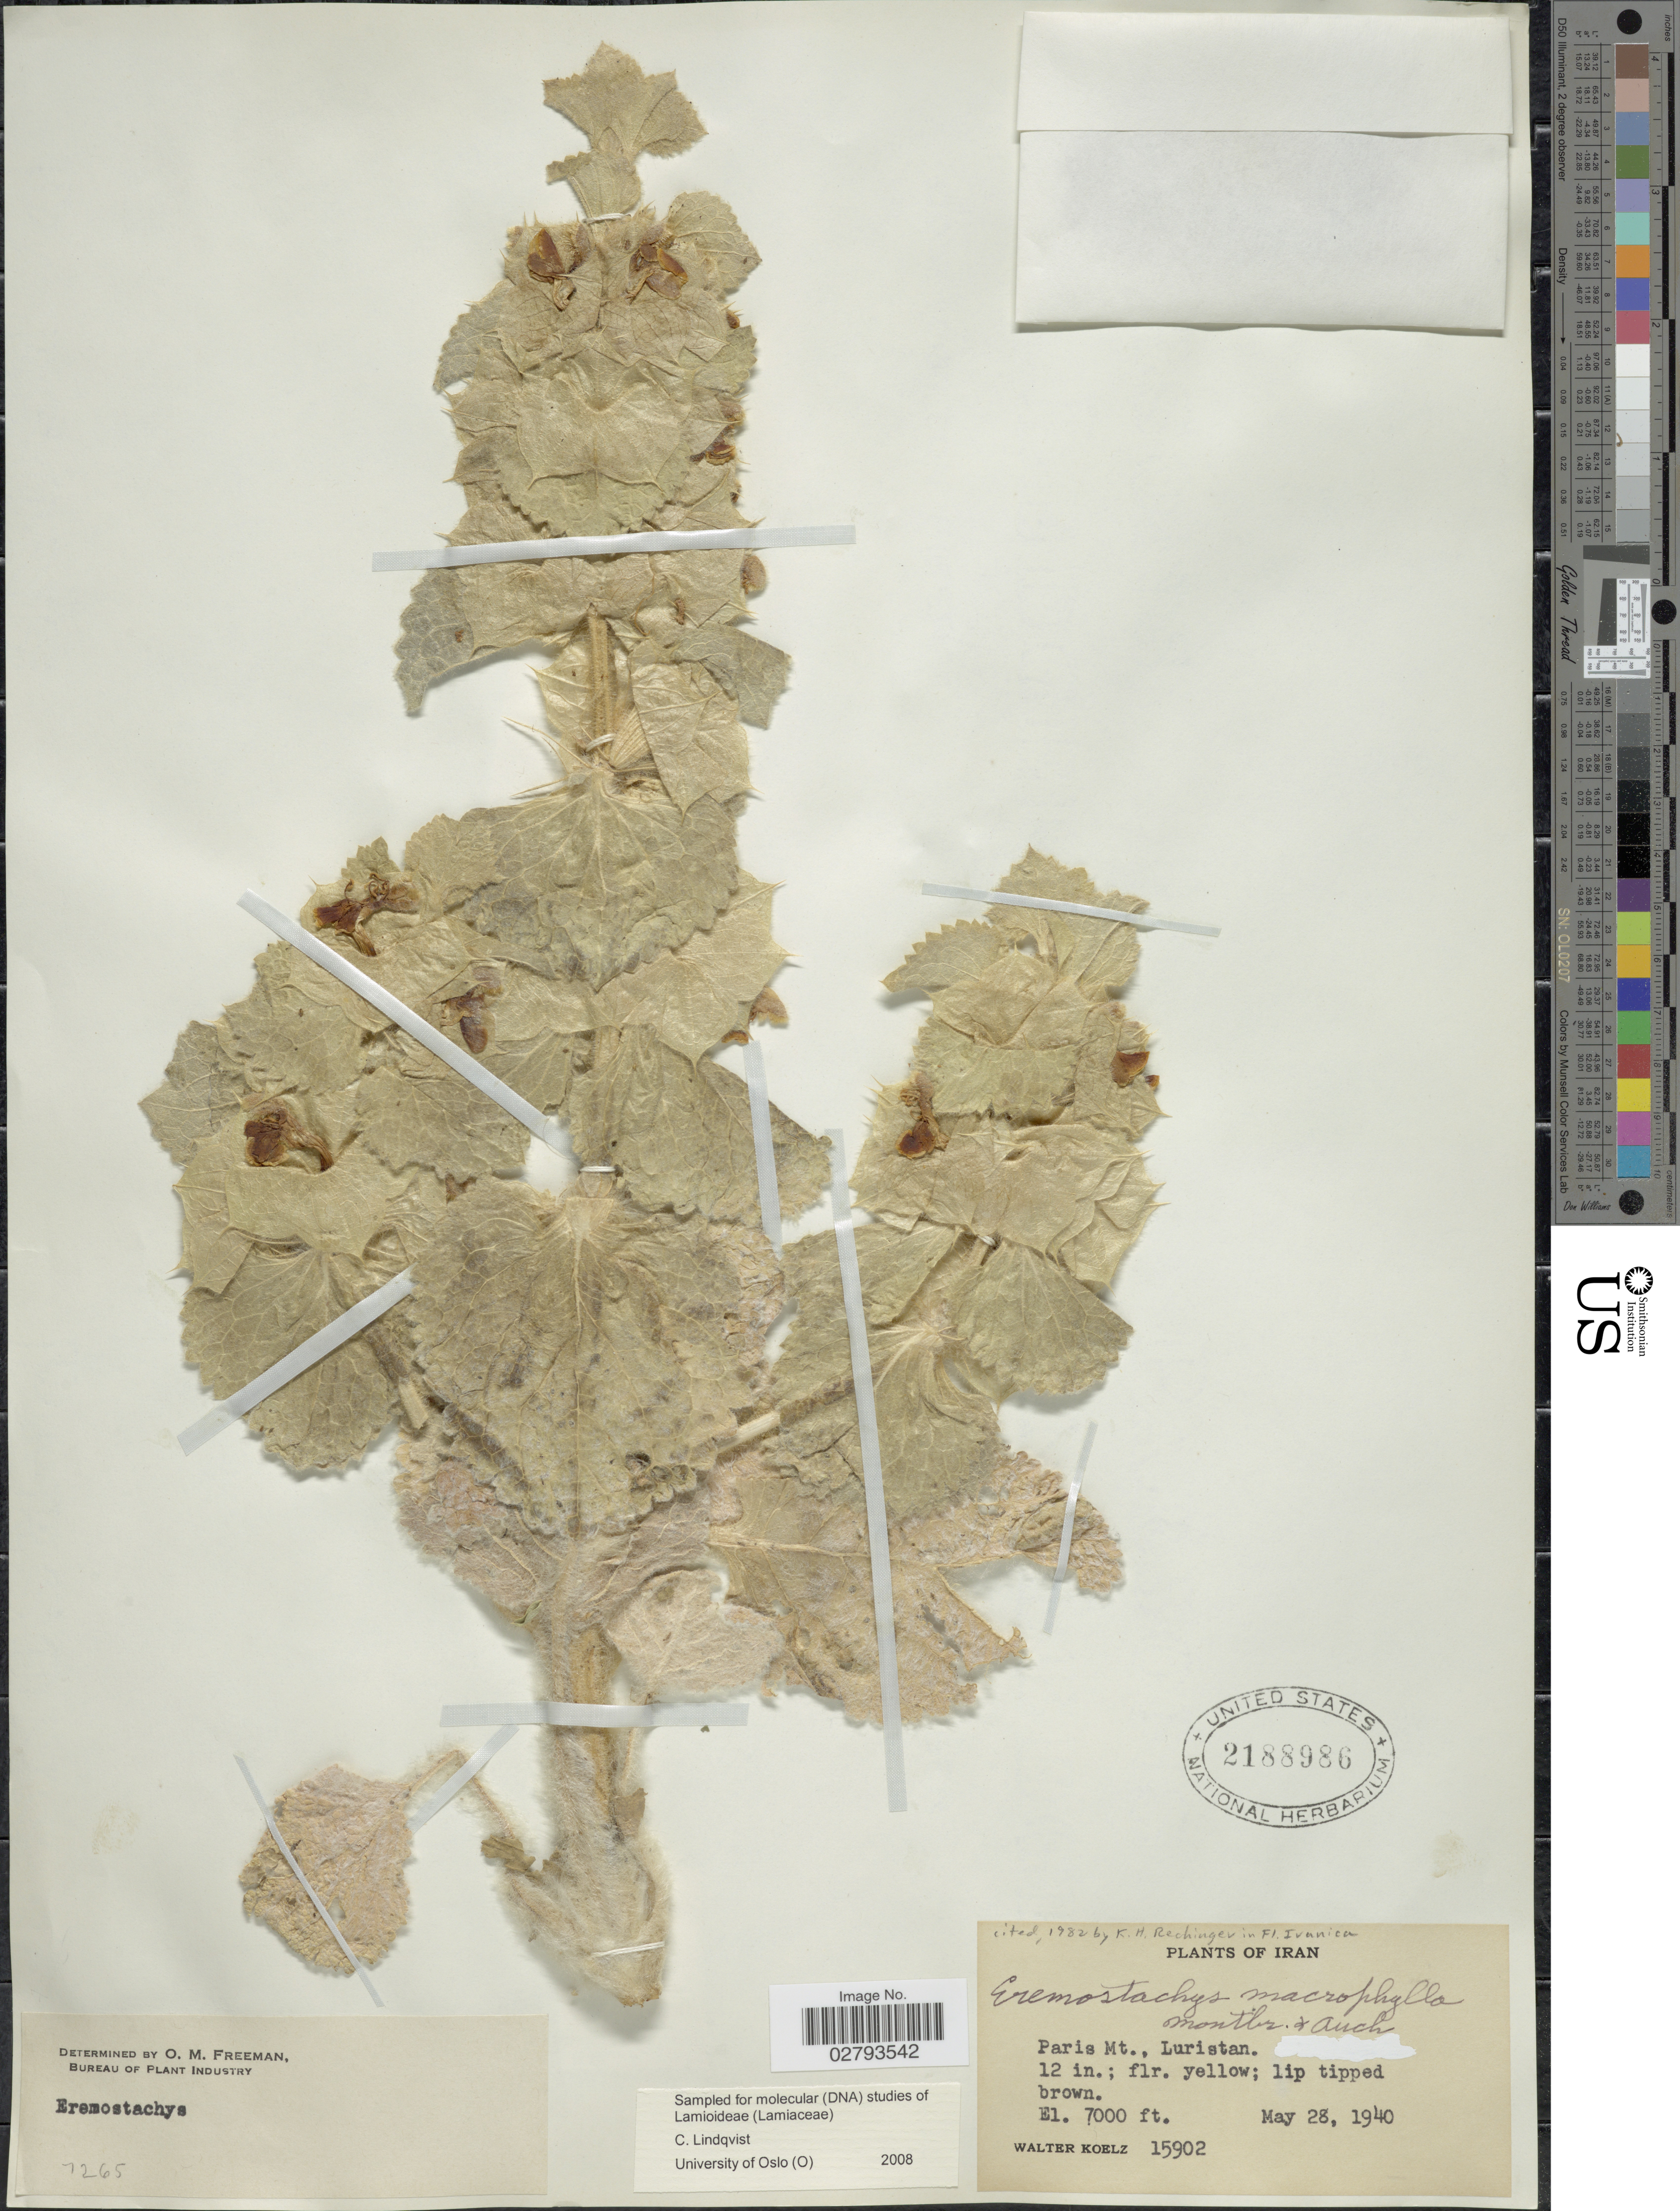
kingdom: Plantae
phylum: Tracheophyta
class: Magnoliopsida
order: Lamiales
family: Lamiaceae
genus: Eremostachys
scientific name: Eremostachys macrophylla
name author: Montbret & Aucher ex Benth.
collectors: W. N. Koelz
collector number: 15902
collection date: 1940-05-28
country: Iran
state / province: Lorestan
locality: Paris Mt., Luristan.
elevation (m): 2134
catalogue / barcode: US 2188986